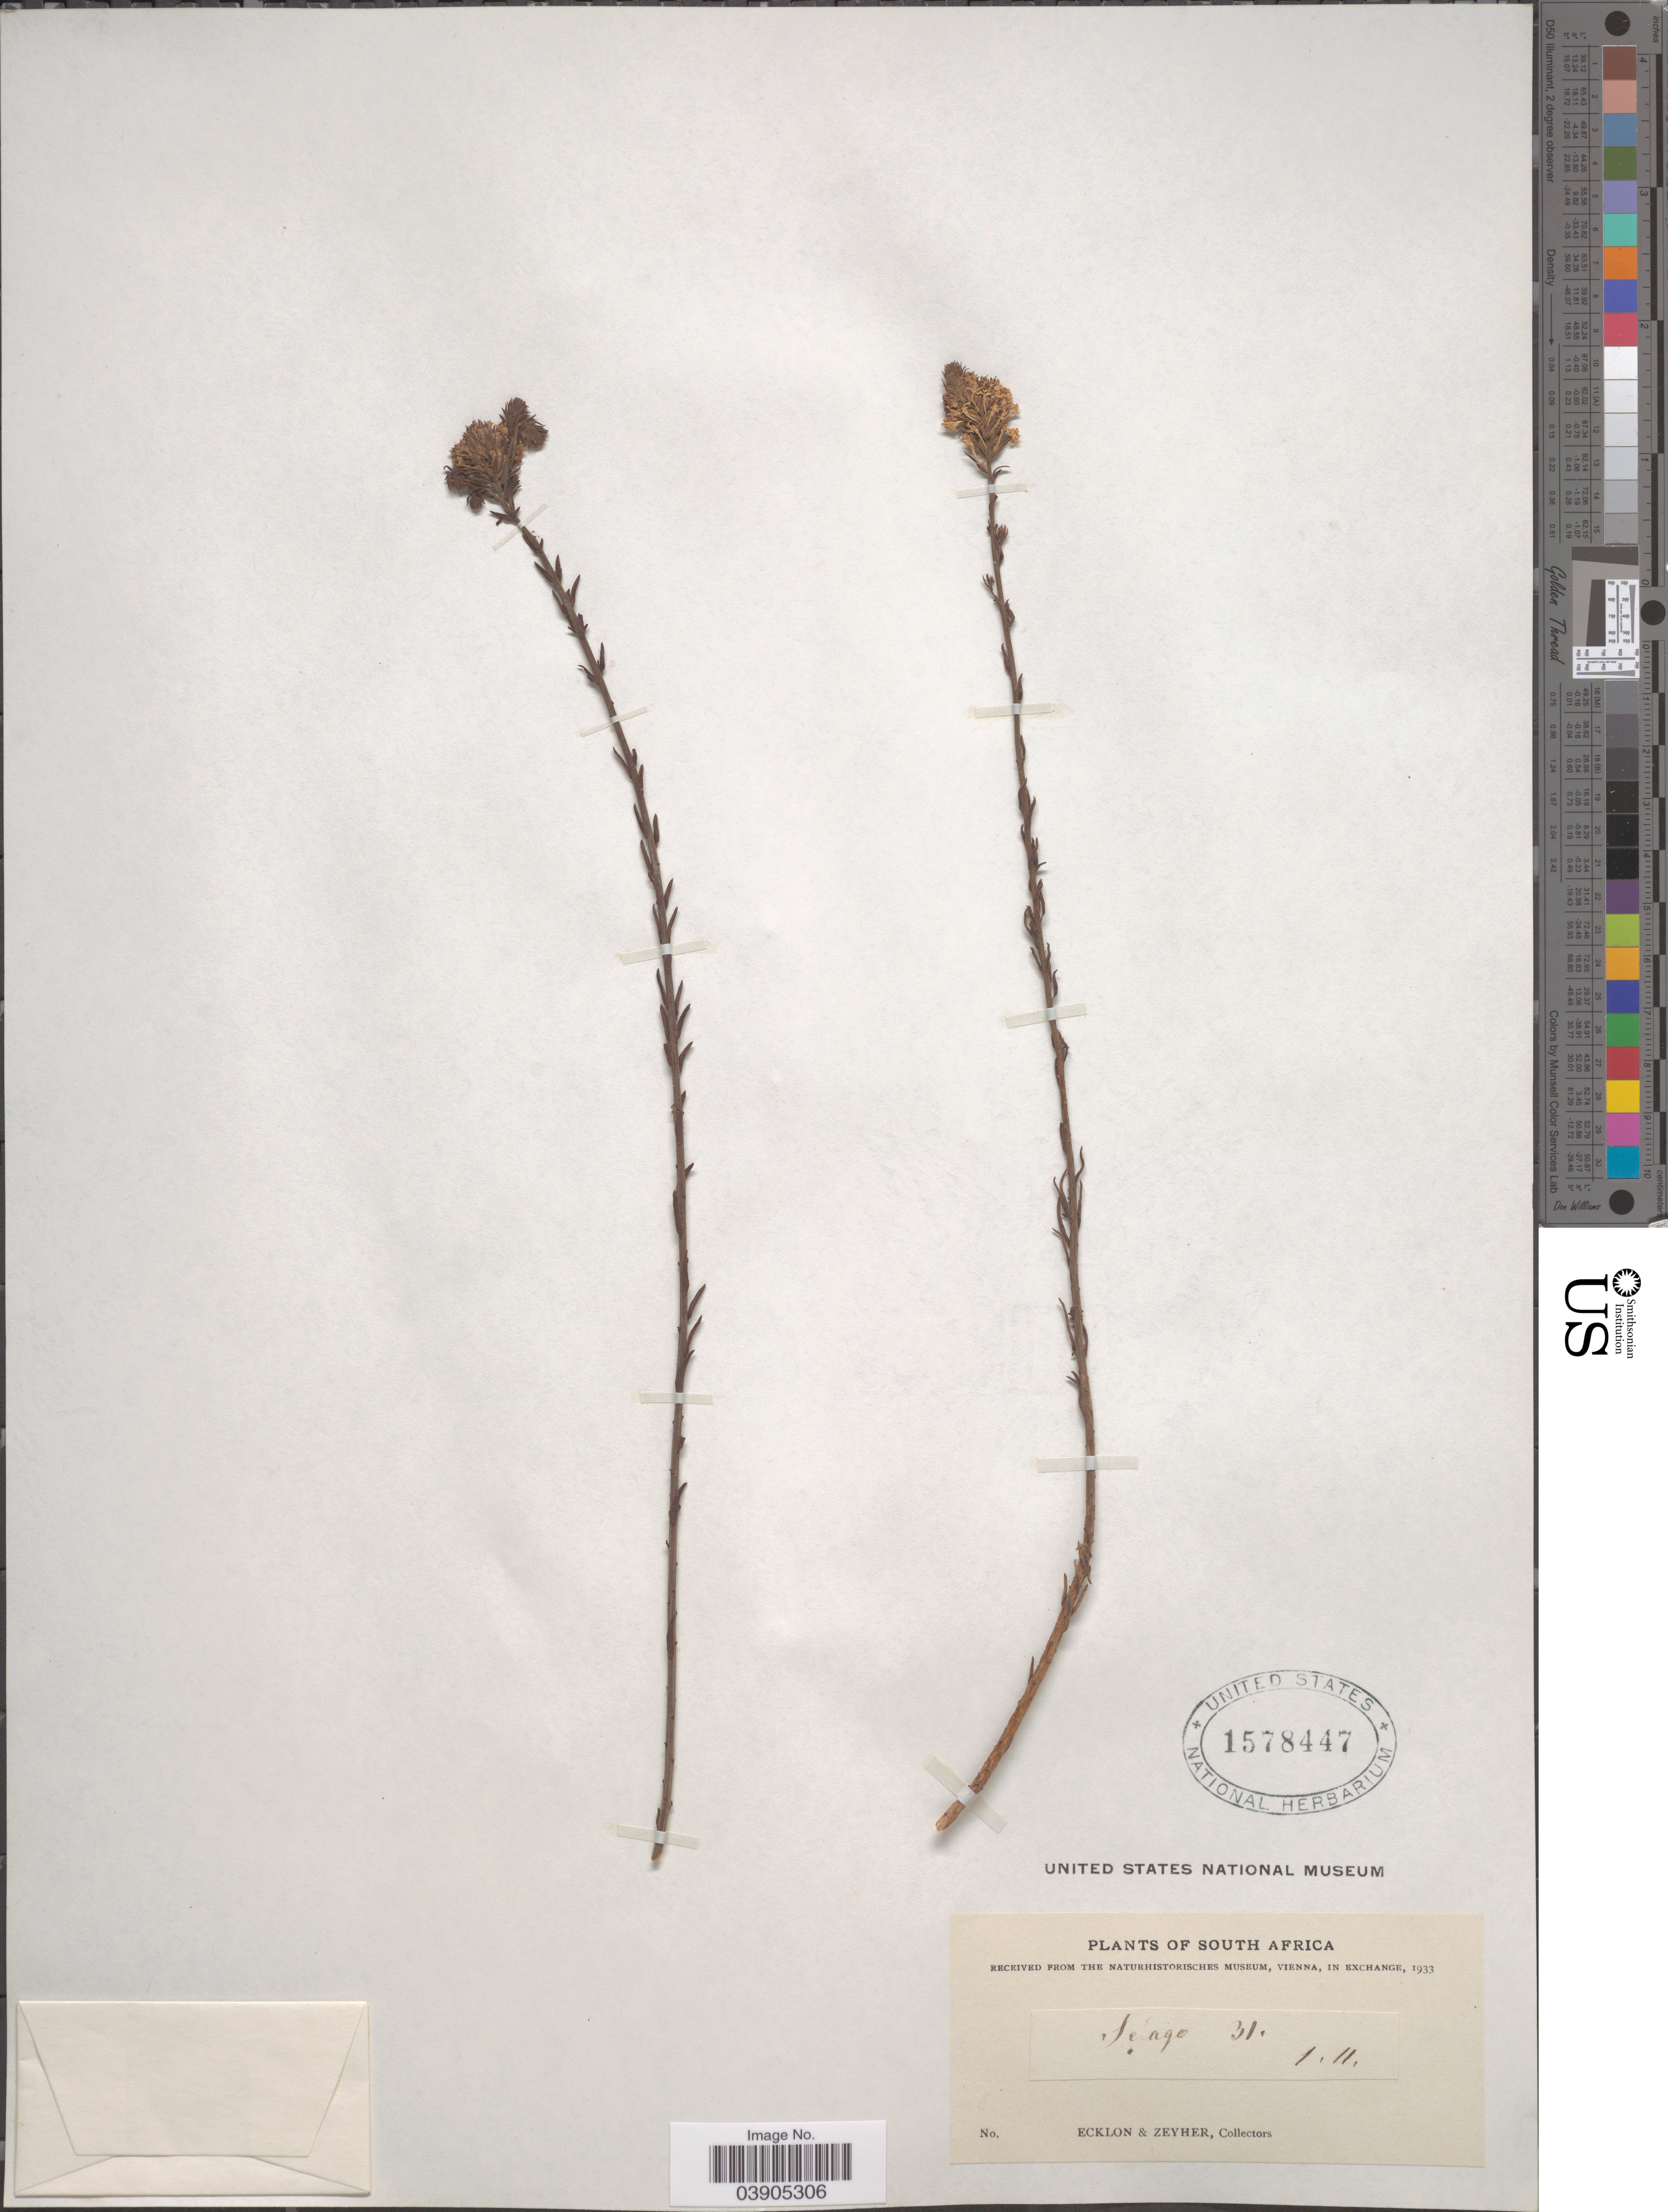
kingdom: Plantae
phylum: Tracheophyta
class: Magnoliopsida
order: Lamiales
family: Scrophulariaceae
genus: Selago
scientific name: Selago sp.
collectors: -. Ecklon & -. Zeyher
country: South Africa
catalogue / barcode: US 1578447